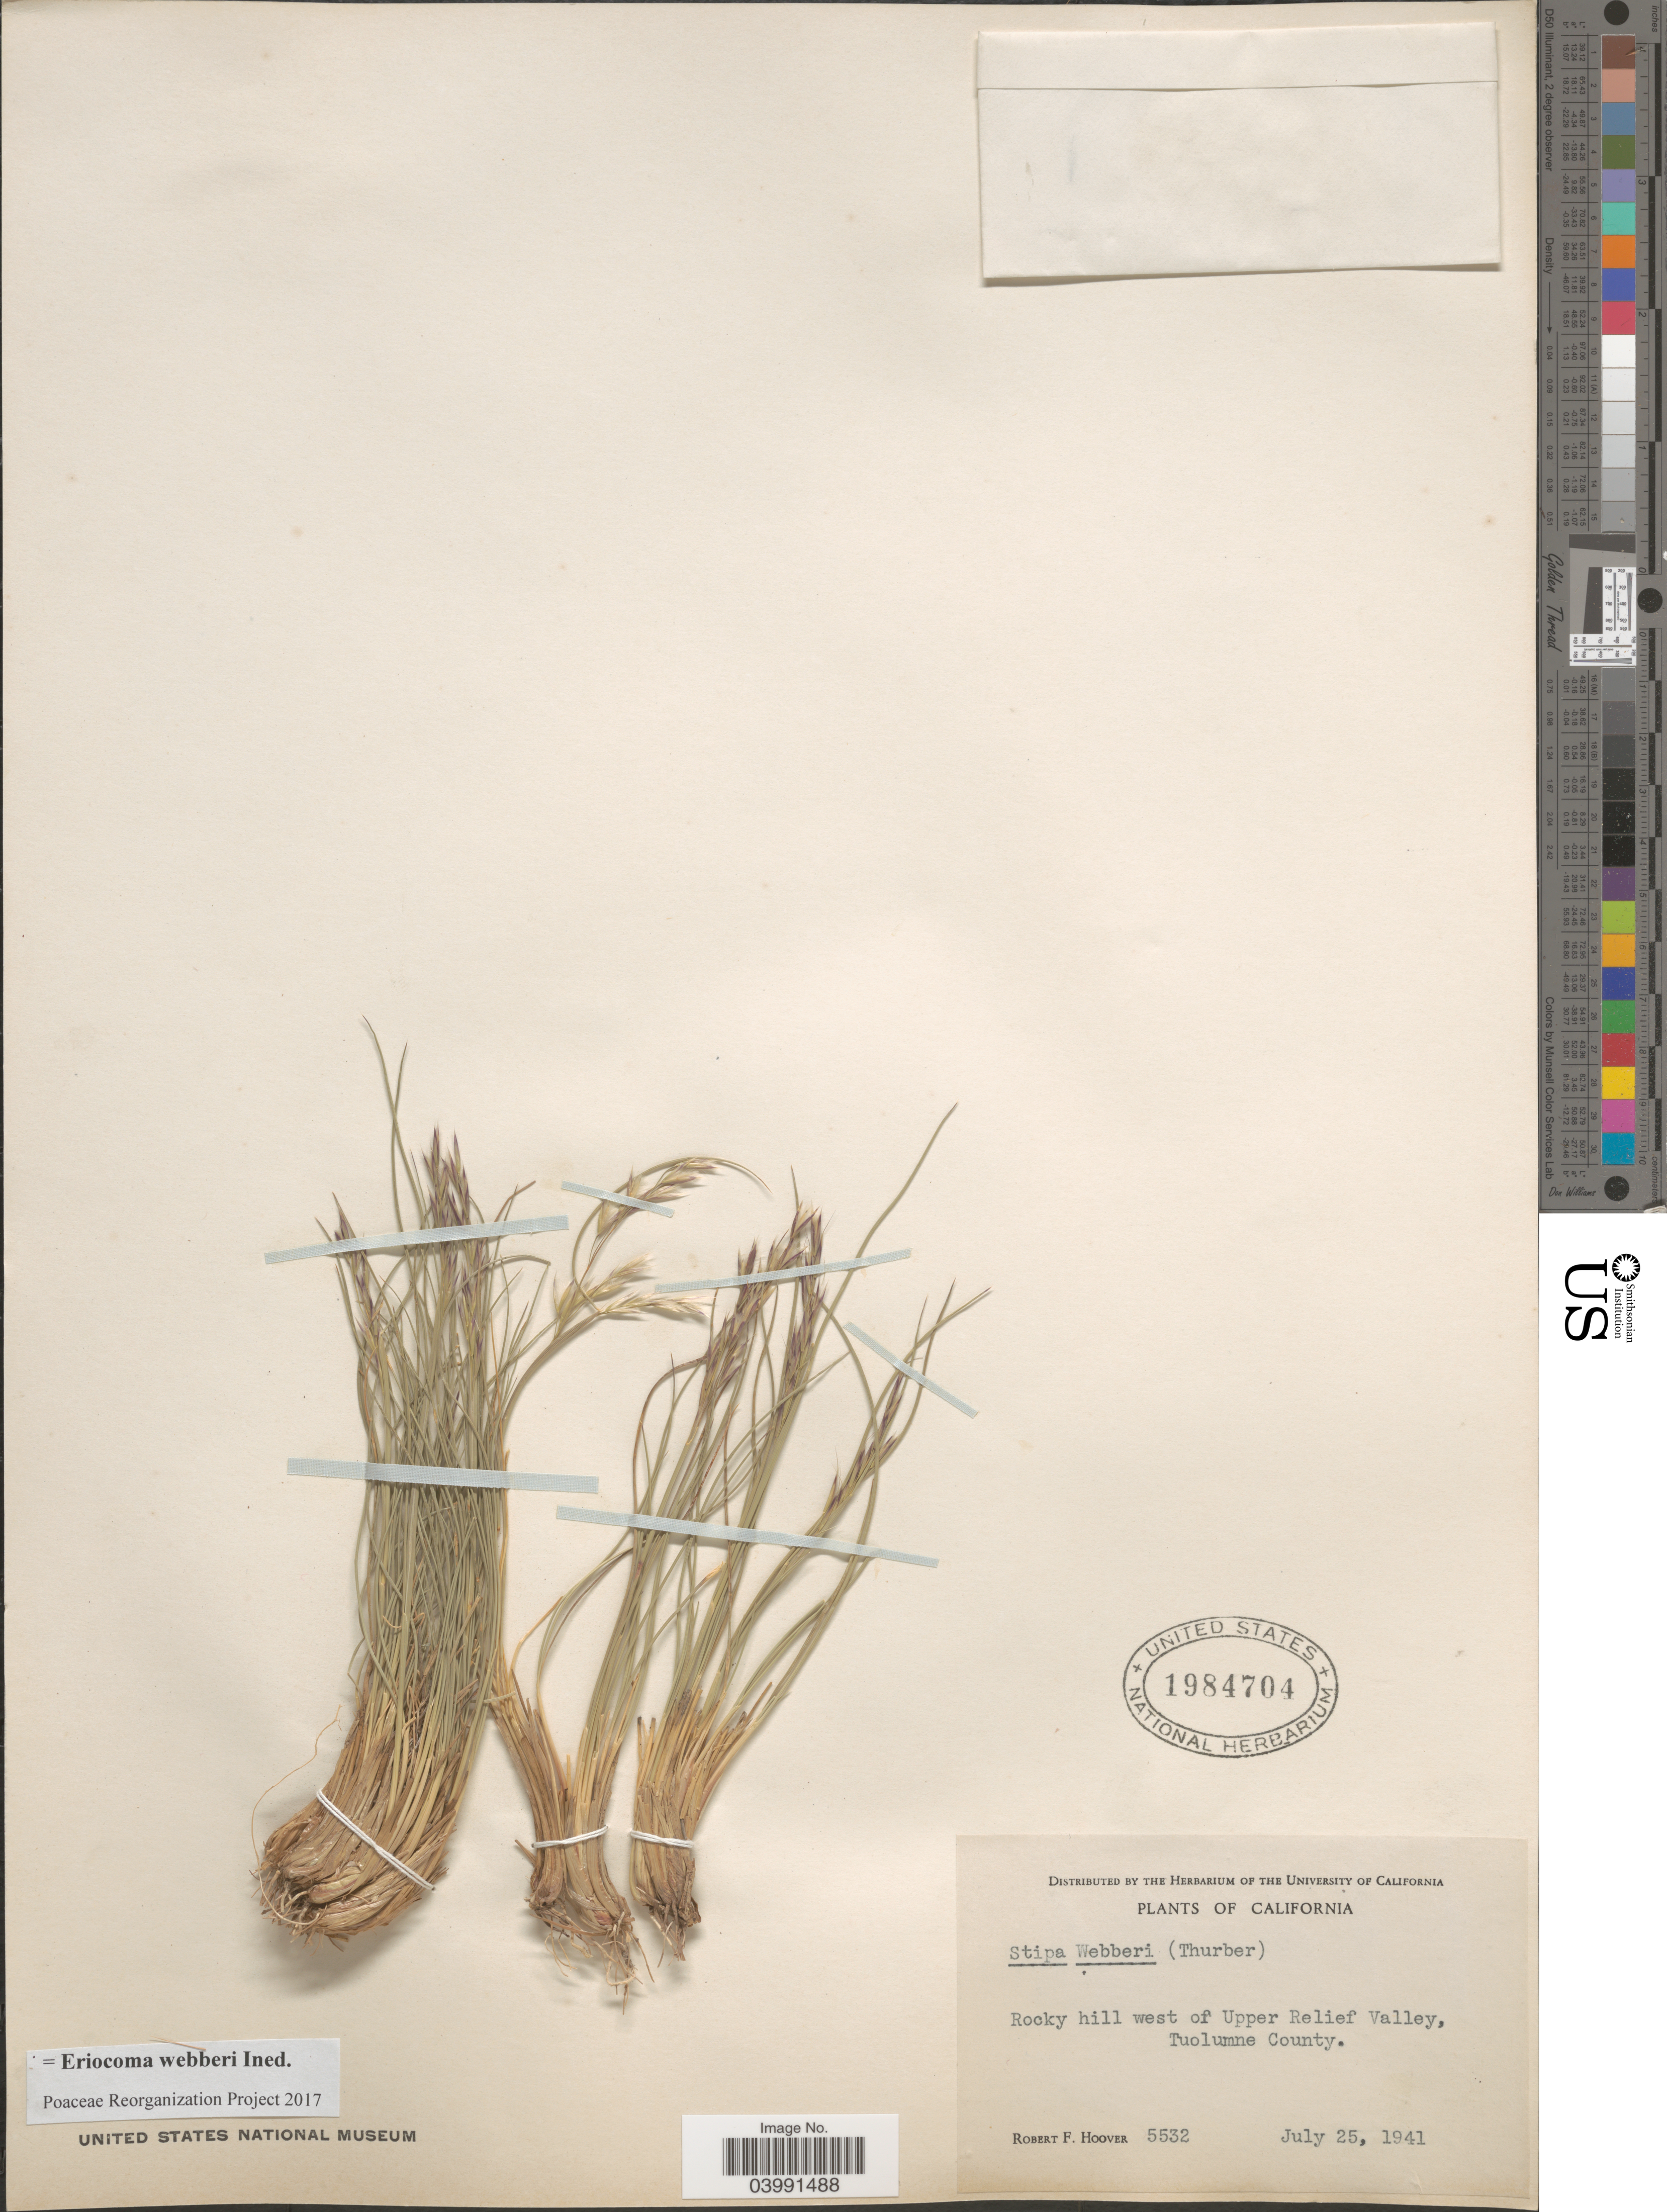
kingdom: Plantae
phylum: Tracheophyta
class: Liliopsida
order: Poales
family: Poaceae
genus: Eriocoma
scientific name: Eriocoma webberi ined.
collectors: R. F. Hoover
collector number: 5532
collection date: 1941-07-25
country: United States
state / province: California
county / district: Tuolumne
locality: West of Upper Relief Valley, Tuolumne County.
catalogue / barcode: US 1984704